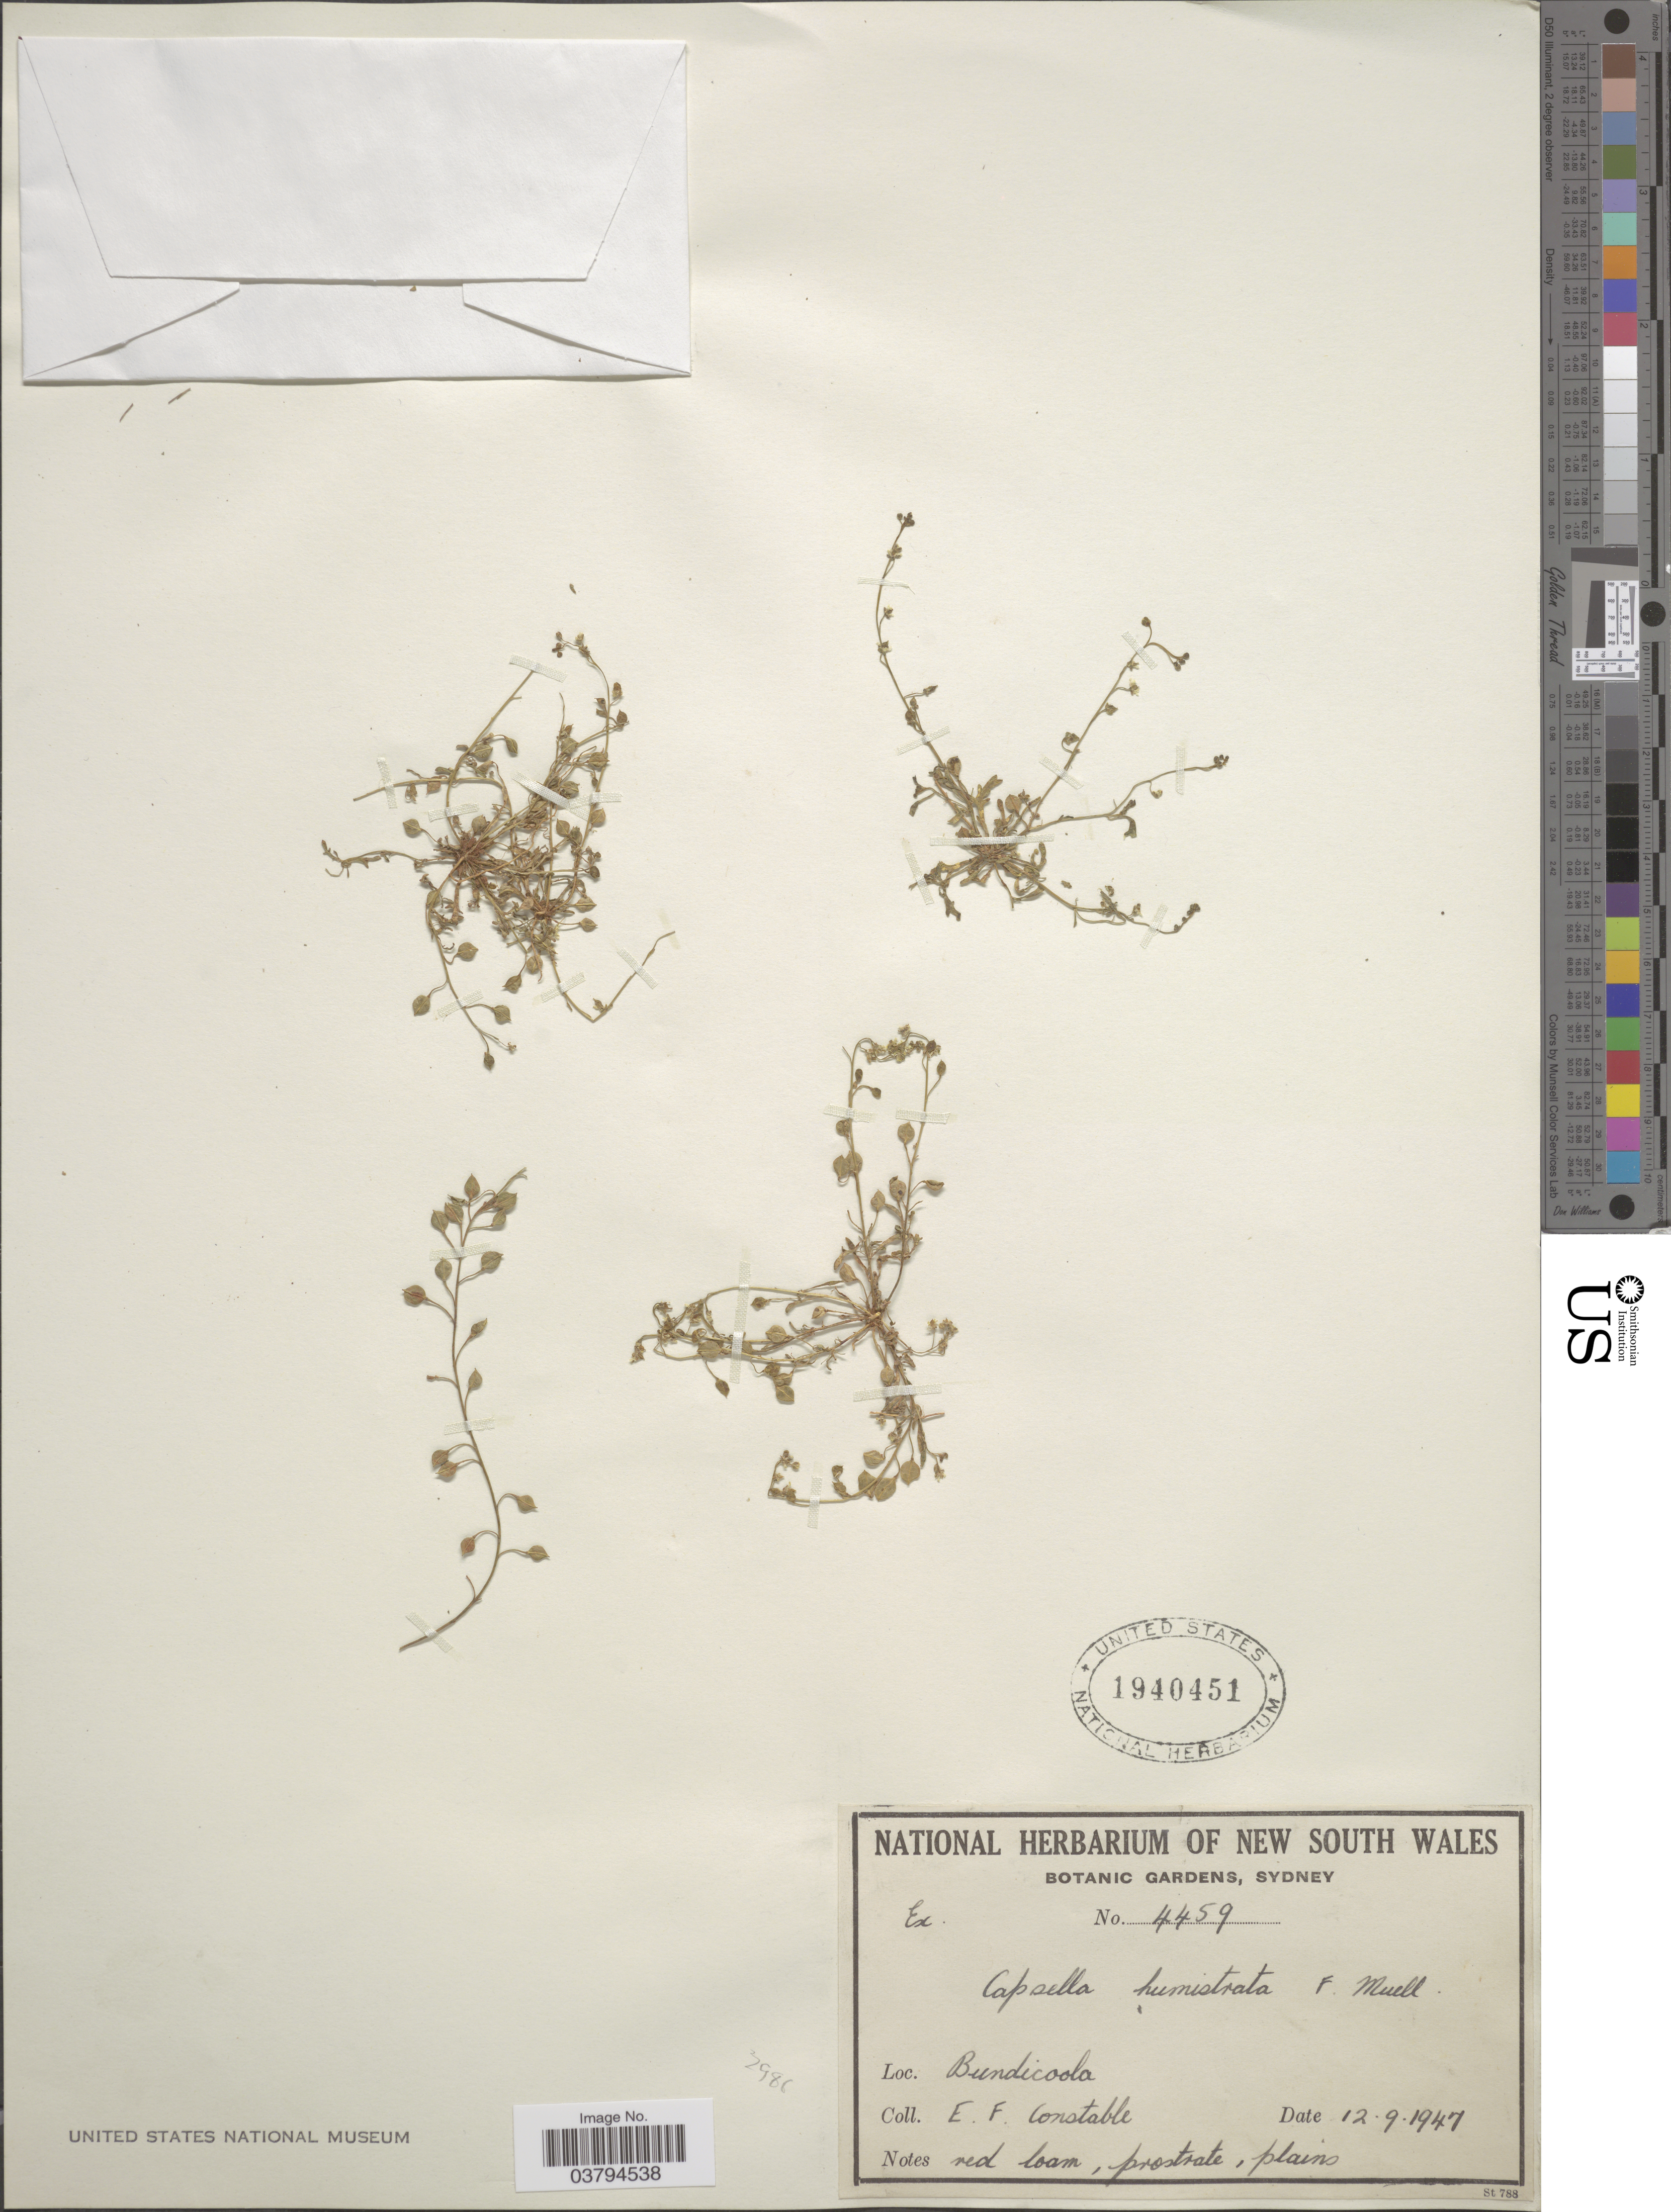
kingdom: Plantae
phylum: Tracheophyta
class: Magnoliopsida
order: Brassicales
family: Brassicaceae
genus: Cuphonotus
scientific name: Cuphonotus humistratus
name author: (F. Muell.) O.E. Schulz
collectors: E. F. Constable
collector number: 4459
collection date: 1947-09-12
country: Australia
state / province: New South Wales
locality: Bundicoola.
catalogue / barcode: US 1940451